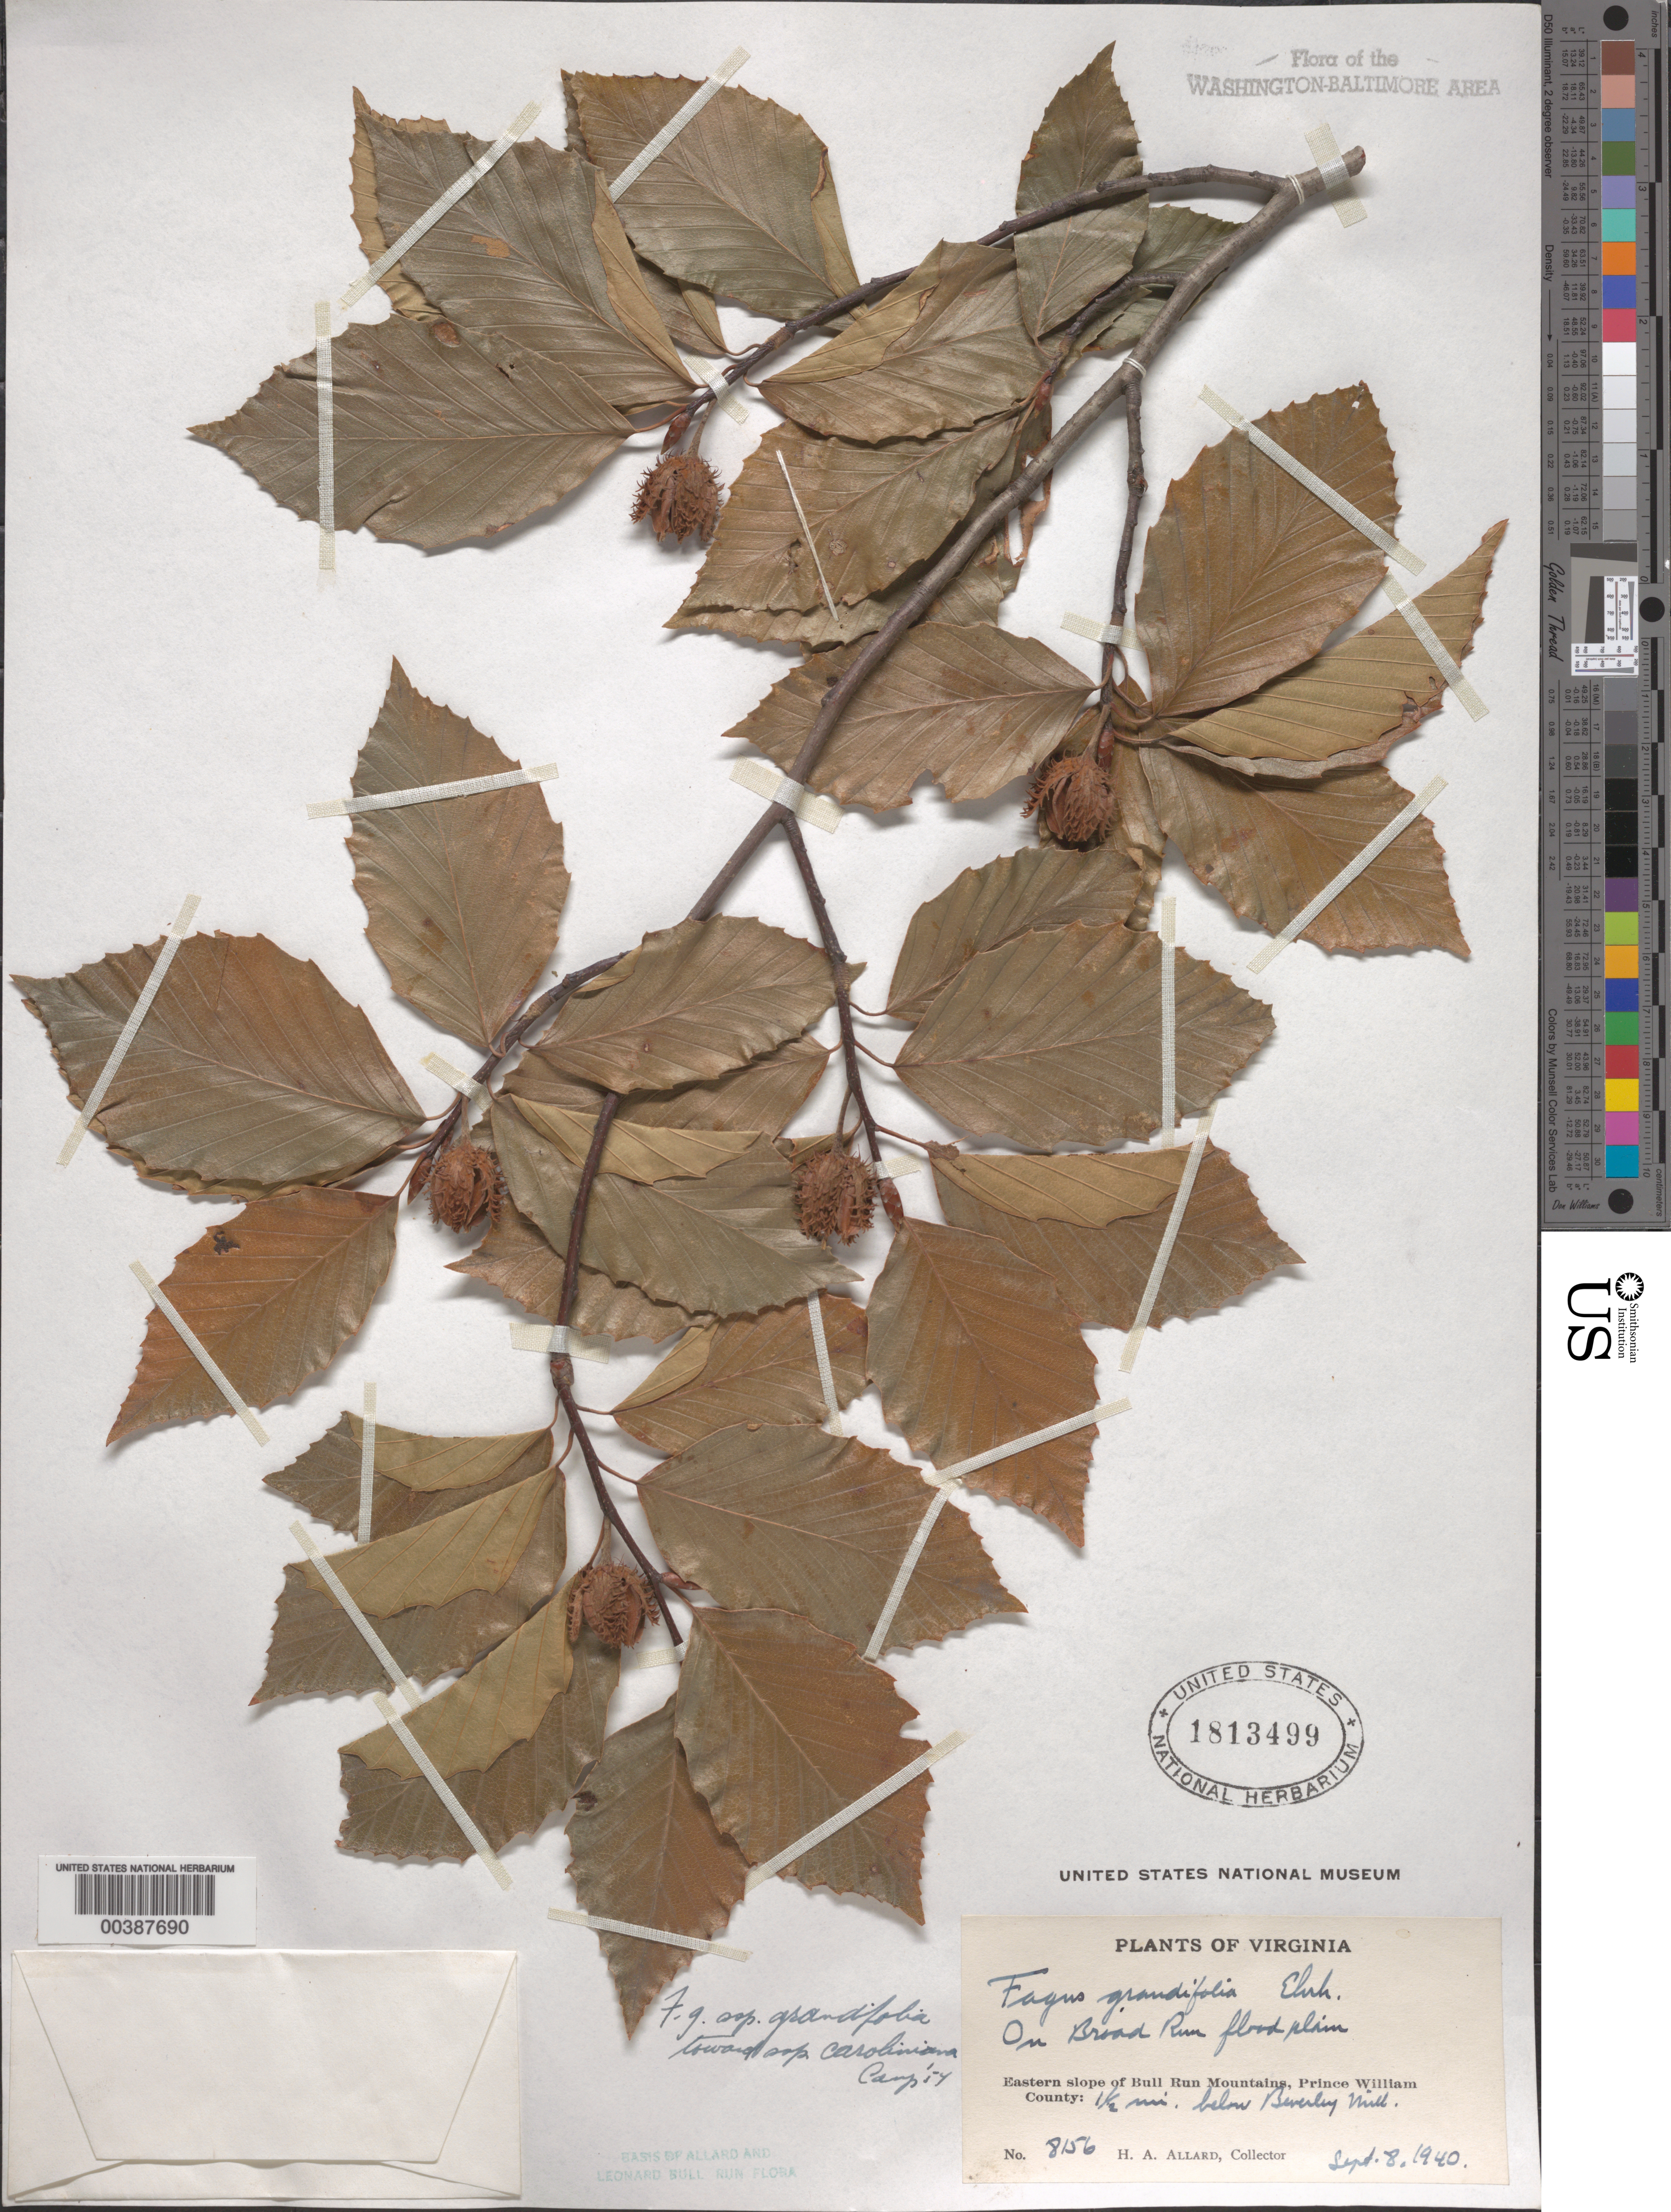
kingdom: Plantae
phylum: Tracheophyta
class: Magnoliopsida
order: Fagales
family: Fagaceae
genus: Fagus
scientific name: Fagus grandifolia subsp. grandifolia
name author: Ehrh.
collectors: H. A. Allard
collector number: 8156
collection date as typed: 08 Sep 1940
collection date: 1940-09-08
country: United States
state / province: Virginia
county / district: Prince William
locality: Broad Run, below Beverley Mill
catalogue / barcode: US 1813499